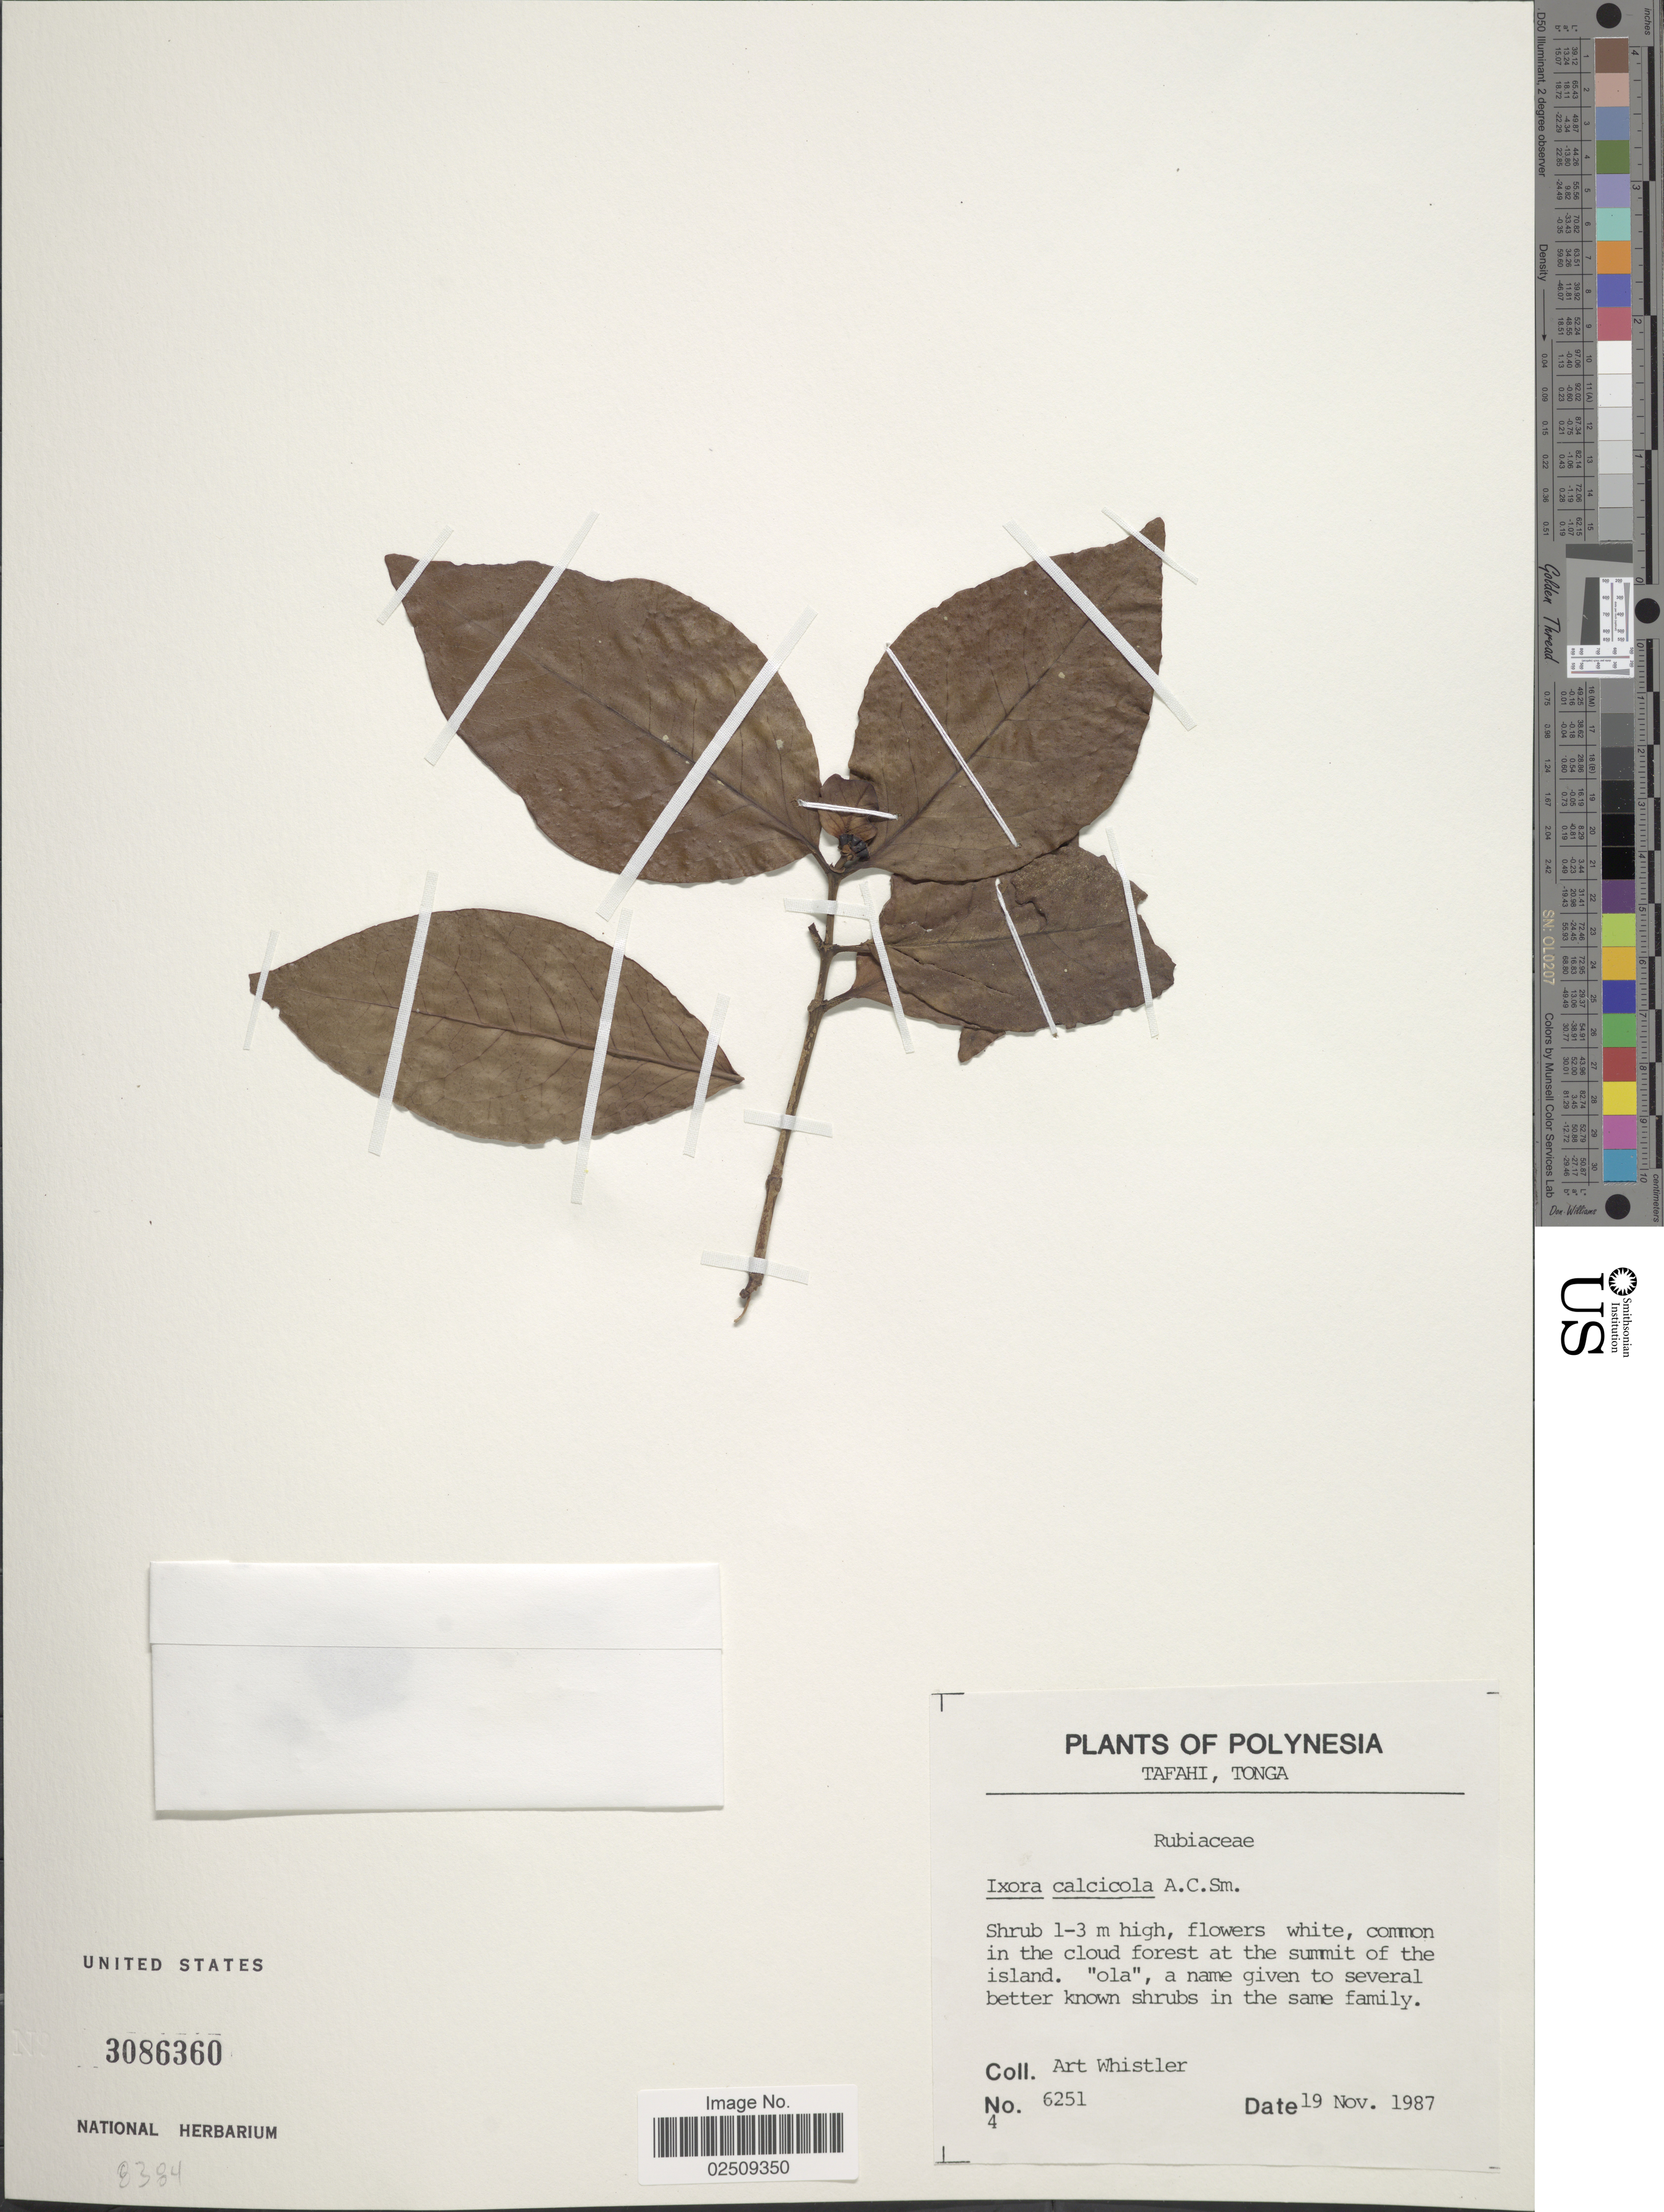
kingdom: Plantae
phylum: Tracheophyta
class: Magnoliopsida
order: Gentianales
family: Rubiaceae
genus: Ixora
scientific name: Ixora calcicola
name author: A.C. Sm.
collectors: A. Whistler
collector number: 6251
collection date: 1987-11-19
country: Tonga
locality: Polynesia. Tafahi. Common in the cloud forest at the summit of the island.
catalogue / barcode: US 3086360